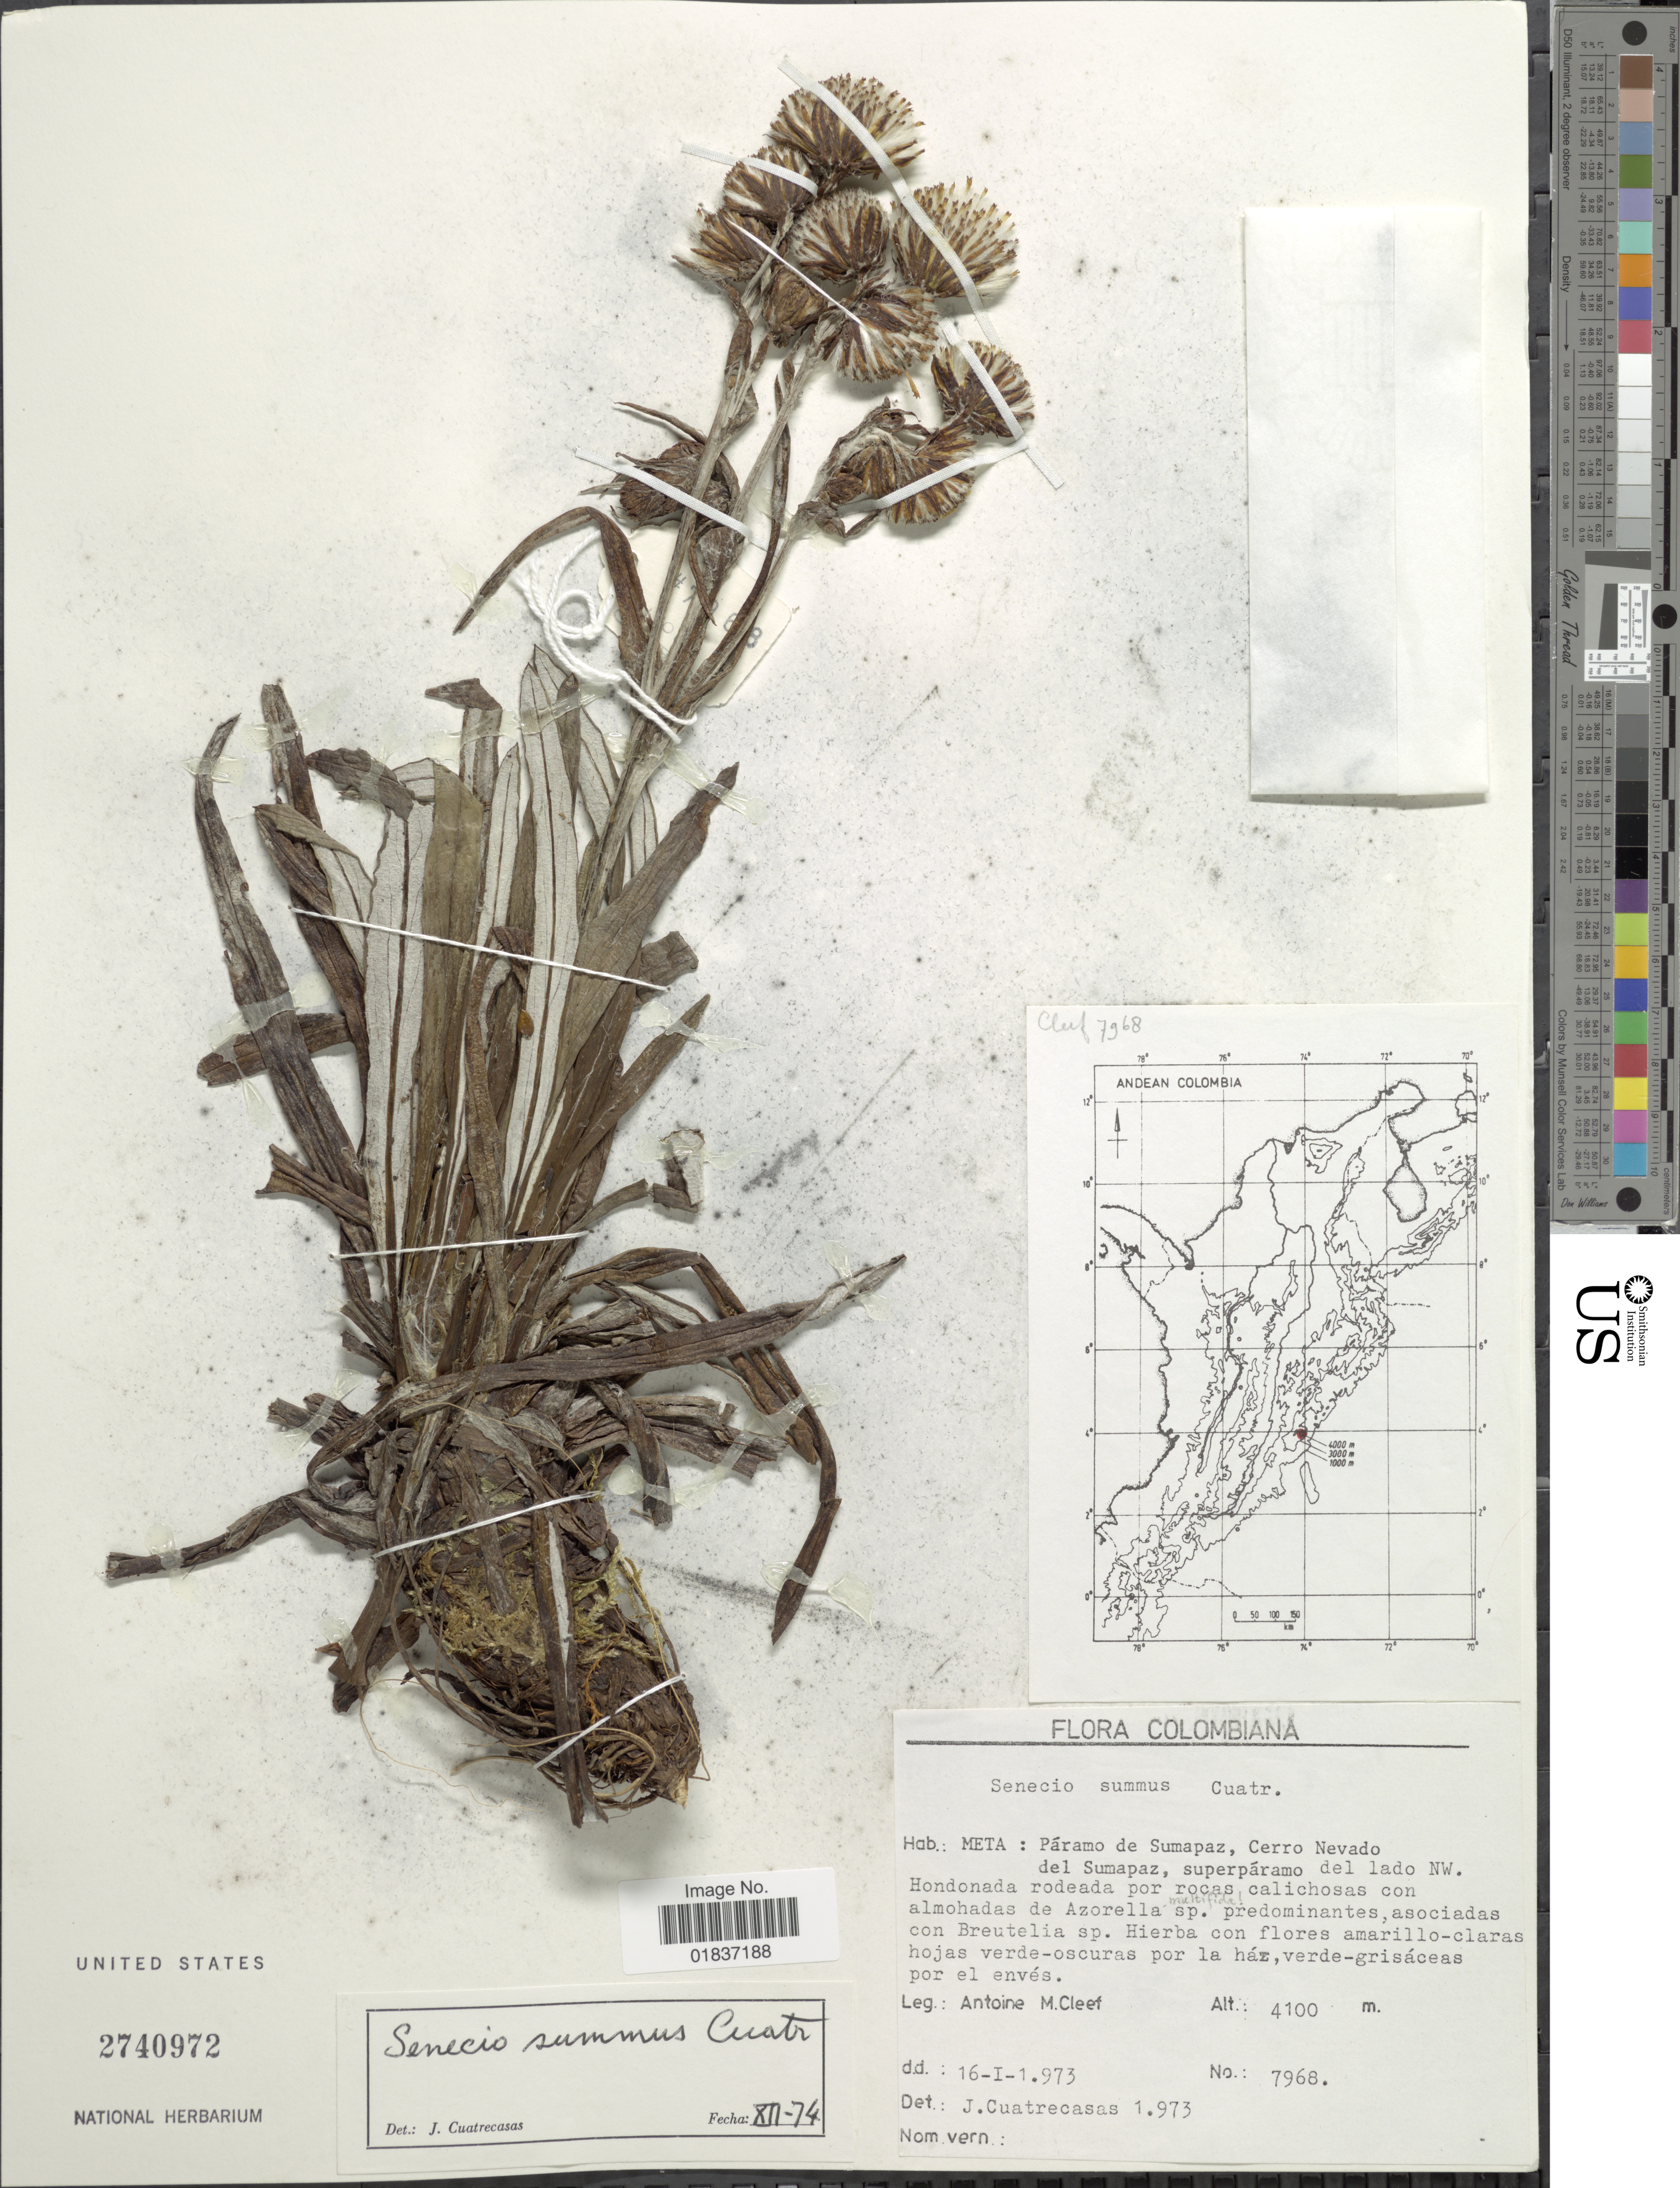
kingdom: Plantae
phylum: Tracheophyta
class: Magnoliopsida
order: Asterales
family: Asteraceae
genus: Senecio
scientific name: Senecio culcitioides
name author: Sch. Bip.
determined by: Salomon, Luciana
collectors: A. M. Cleef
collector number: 7968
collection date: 1973-01-16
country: Colombia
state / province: Meta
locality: Meta: Paramo de Sumapaz, Cerro Nevado del Sumapaz, superparamo del lado NW.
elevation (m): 4100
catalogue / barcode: US 2740972